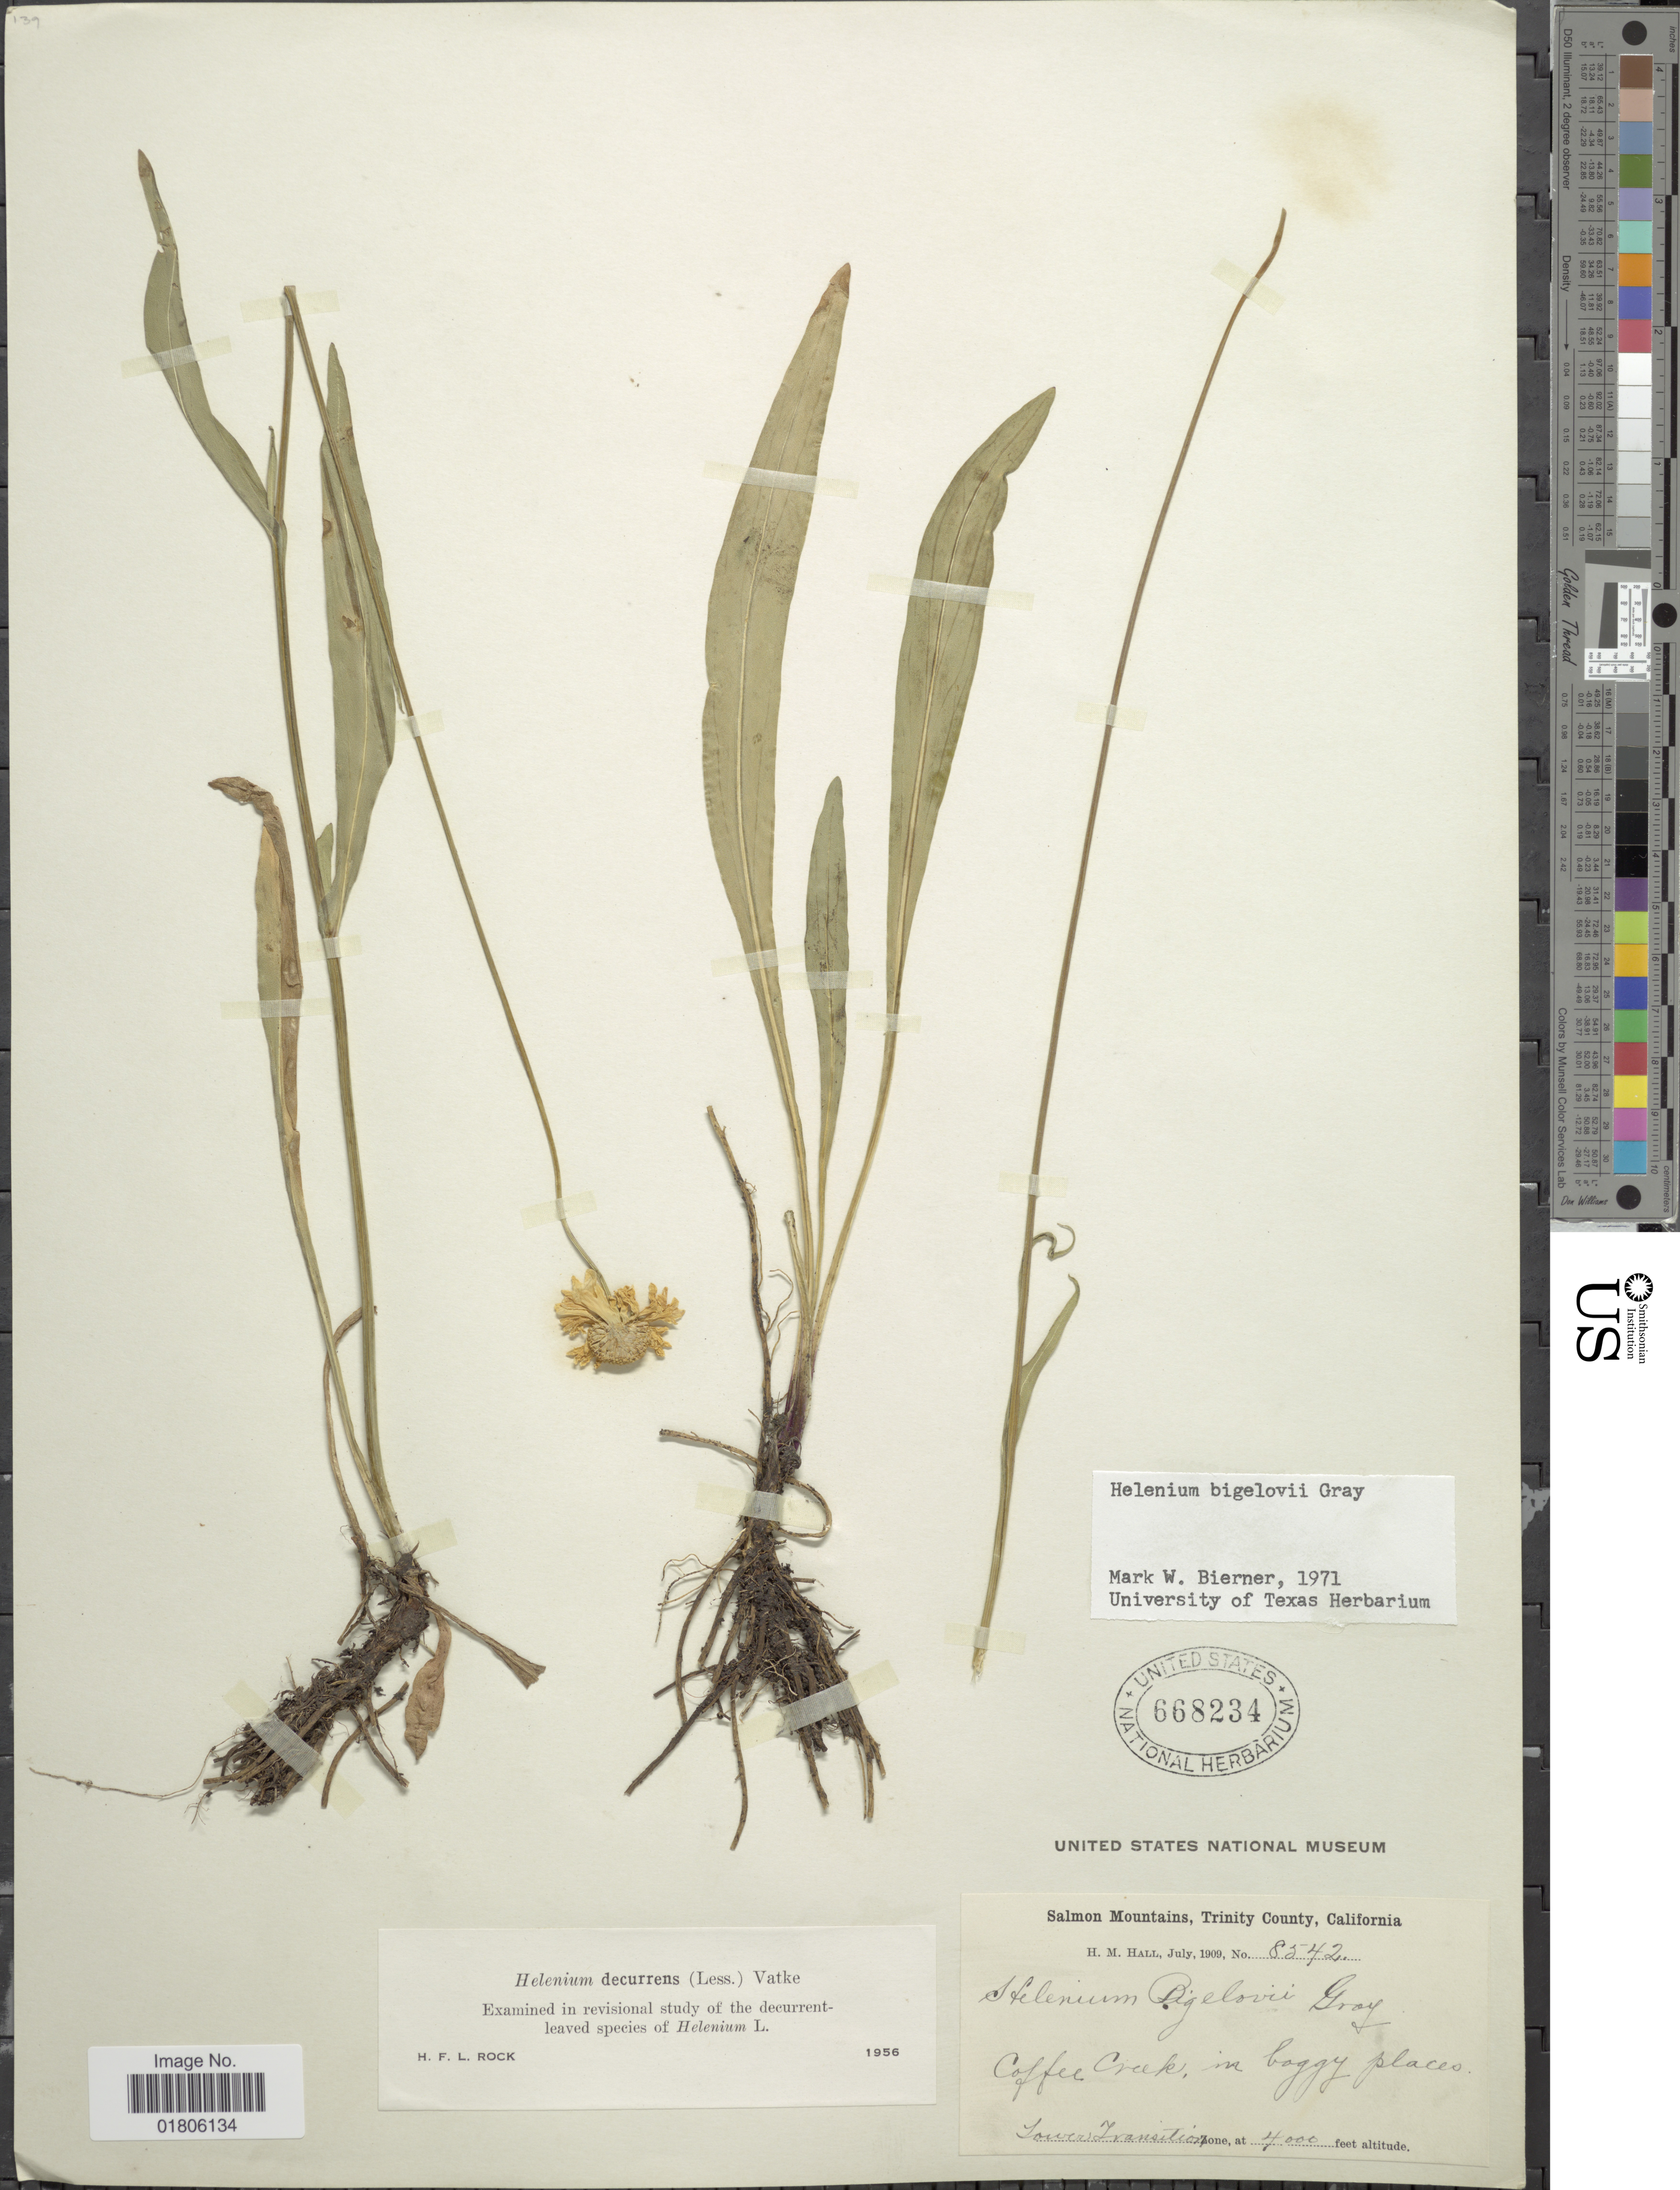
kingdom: Plantae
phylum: Tracheophyta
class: Magnoliopsida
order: Asterales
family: Asteraceae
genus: Helenium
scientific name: Helenium bigelovii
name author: A. Gray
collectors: H. M. Hall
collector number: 8542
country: United States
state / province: California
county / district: Trinity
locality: Coffee Creek. Salmon Mountains, Trinity County. Lower Transition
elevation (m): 1219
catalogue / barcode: US 668234